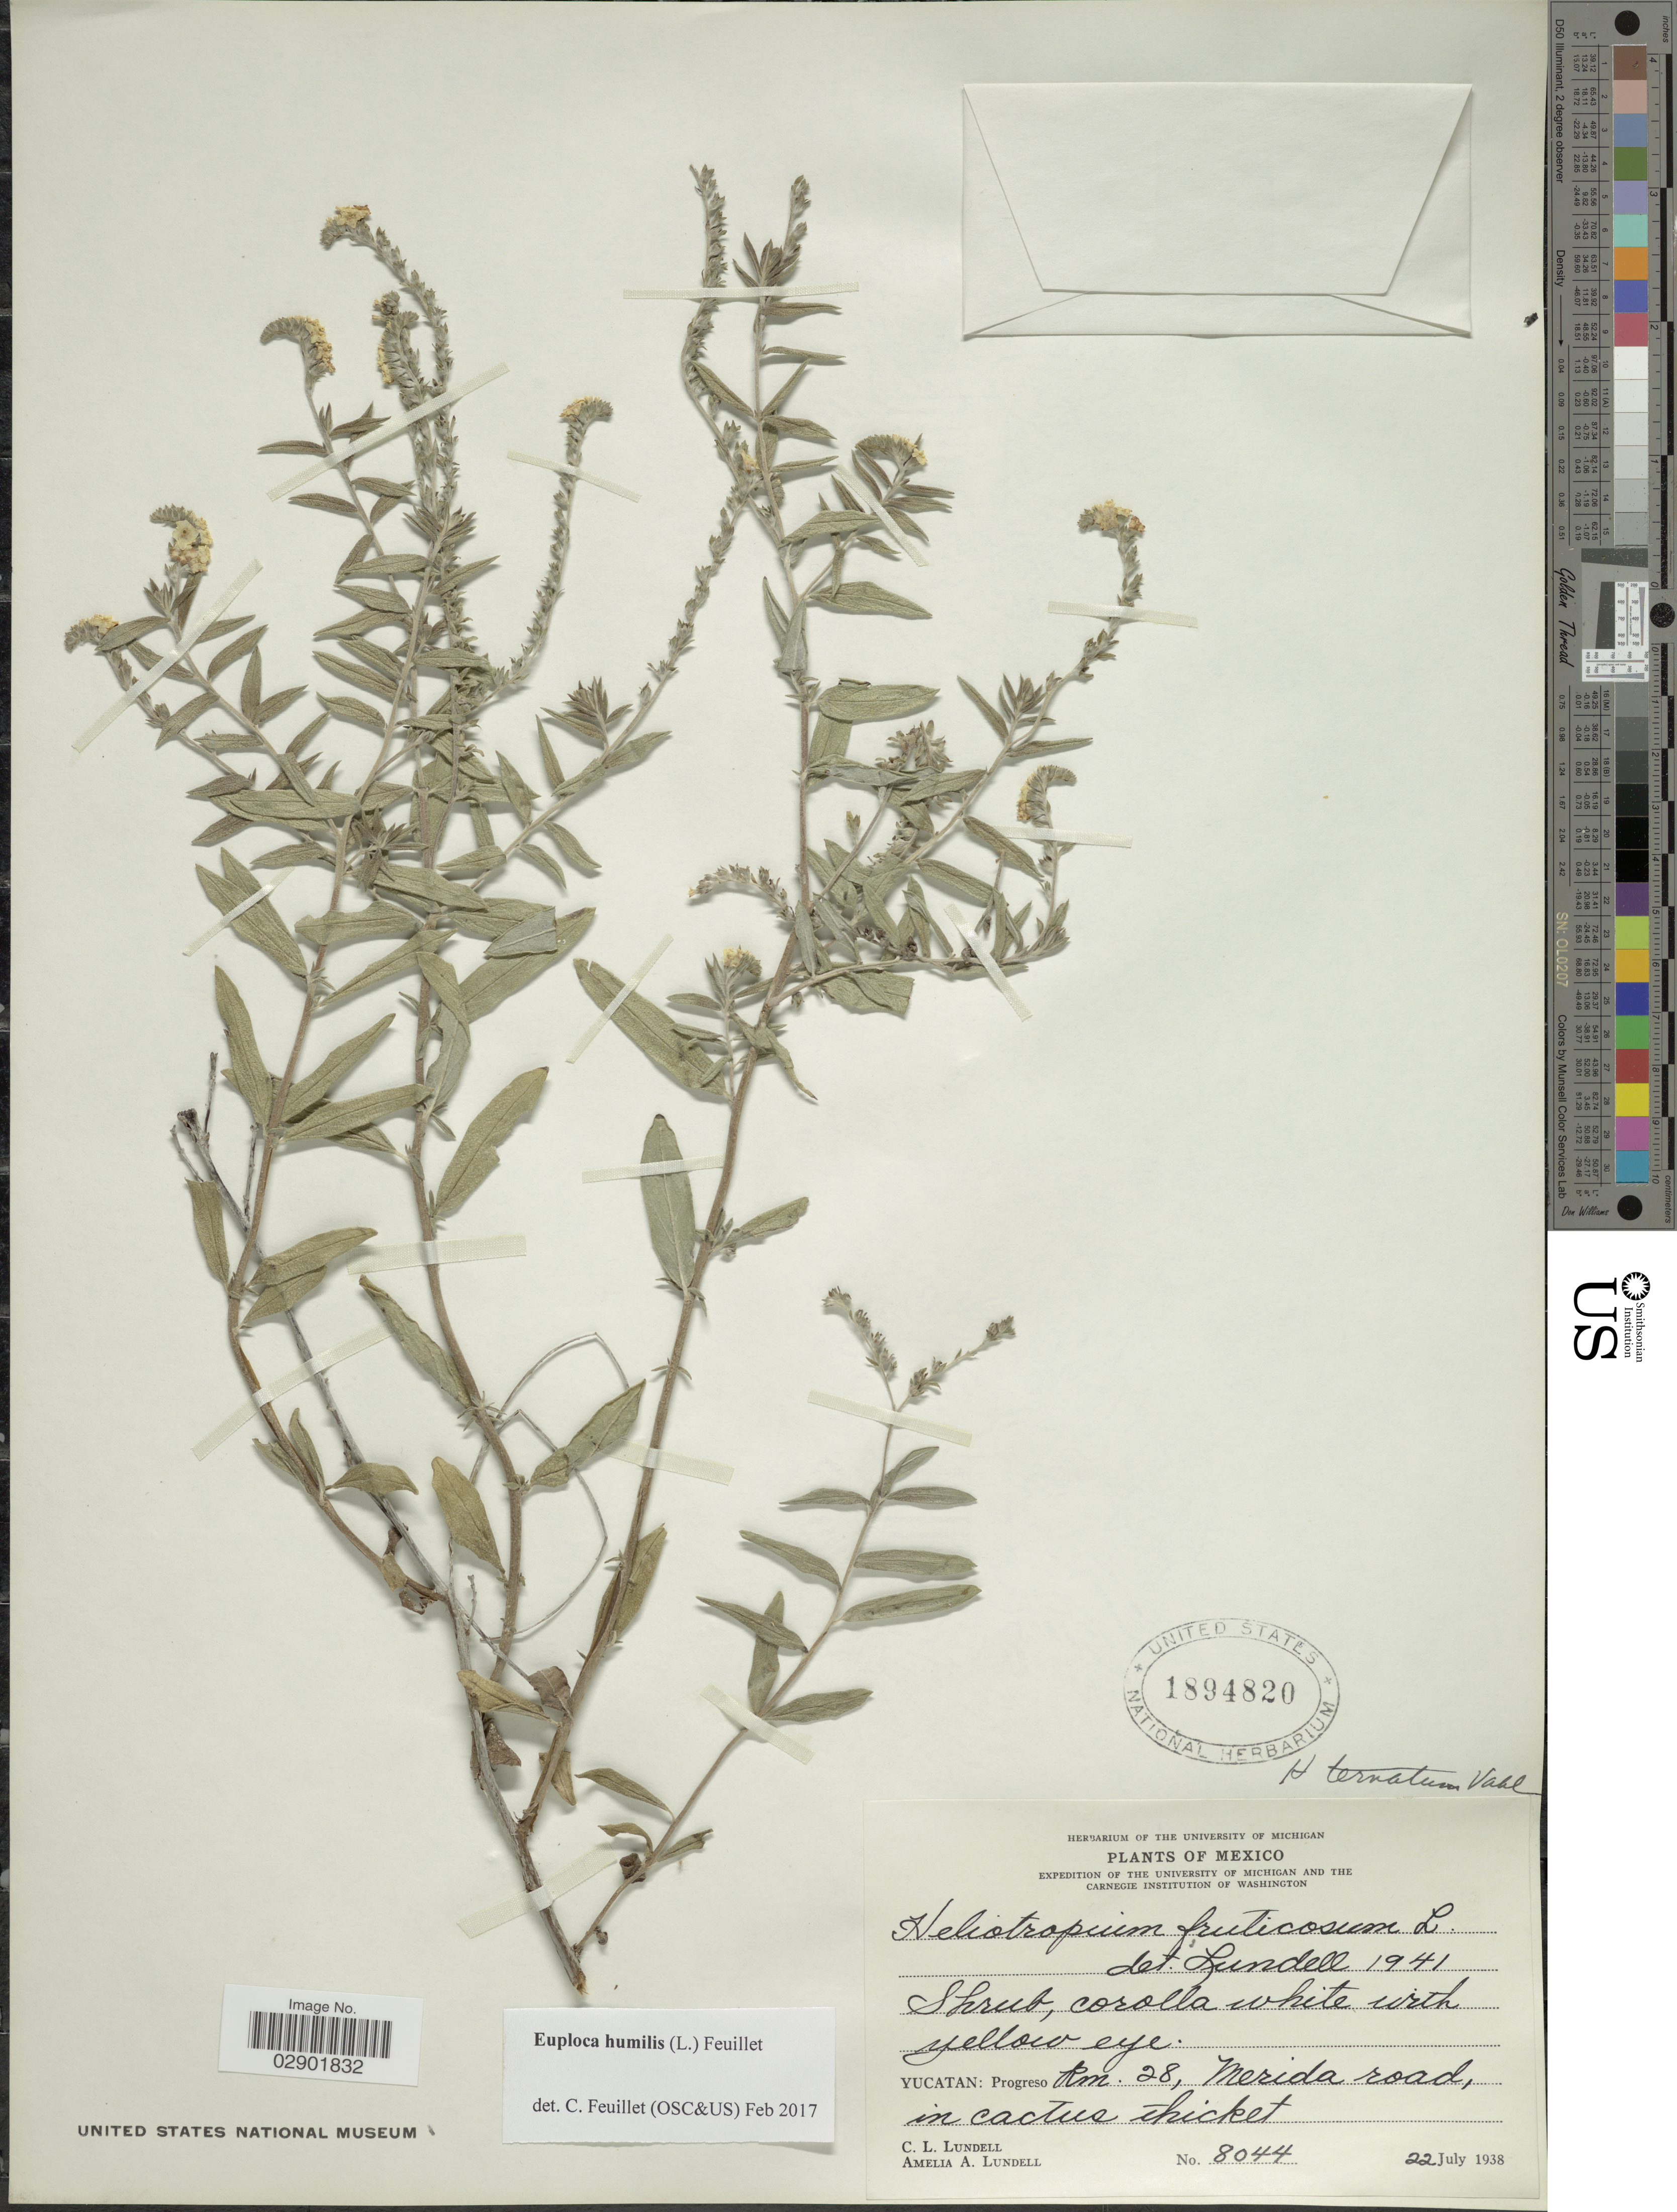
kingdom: Plantae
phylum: Tracheophyta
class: Magnoliopsida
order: Boraginales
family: Heliotropiaceae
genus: Euploca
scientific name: Euploca humilis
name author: (L.) Feuillet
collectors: C. L. Lundell & A. A. Lundell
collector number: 8044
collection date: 1938-07-22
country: Mexico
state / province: Yucatán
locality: Progreso km. 28, Merida road.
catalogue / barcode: US 1894820